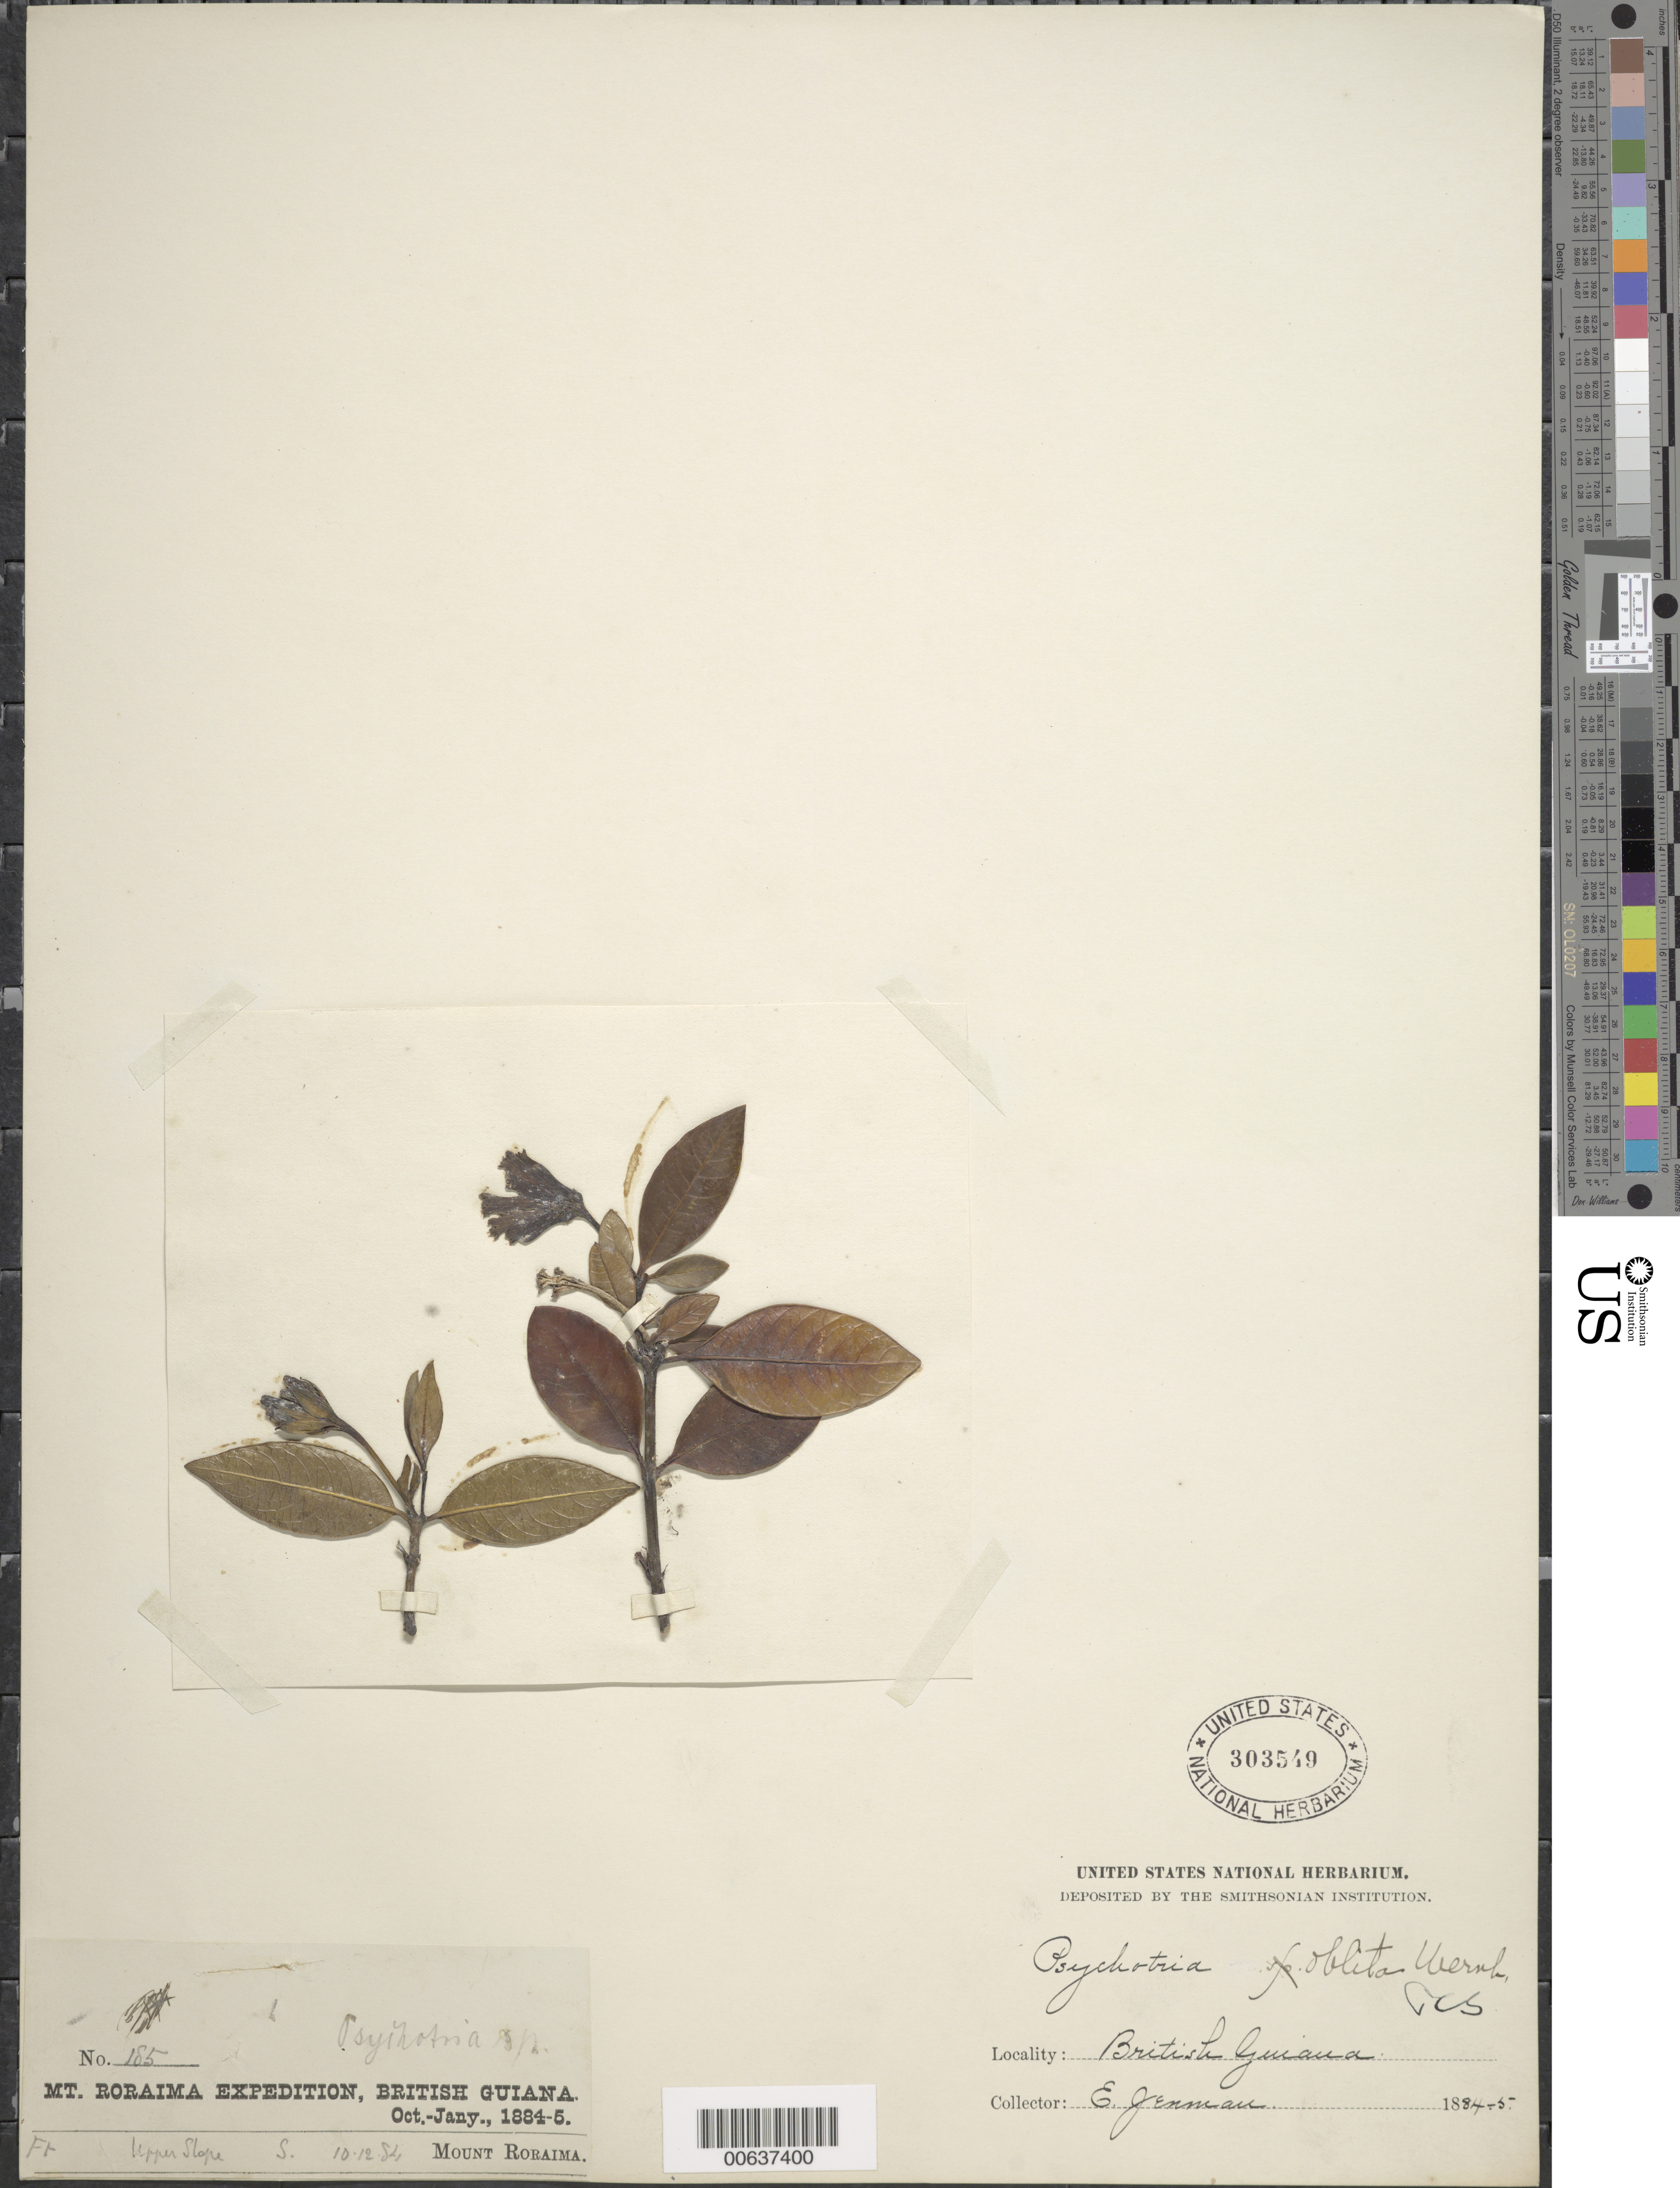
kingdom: Plantae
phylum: Tracheophyta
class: Magnoliopsida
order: Gentianales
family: Rubiaceae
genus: Palicourea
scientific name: Palicourea oblita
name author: (Wernham) Delprete & J.H. Kirkbr.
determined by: Kirkbride, J. H., Jr.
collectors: G. S. Jenman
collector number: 185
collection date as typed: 10 December 1884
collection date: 1884-12-10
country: Guyana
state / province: Cuyuni-Mazaruni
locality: Mt. Roraima, upper slope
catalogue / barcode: US 303549